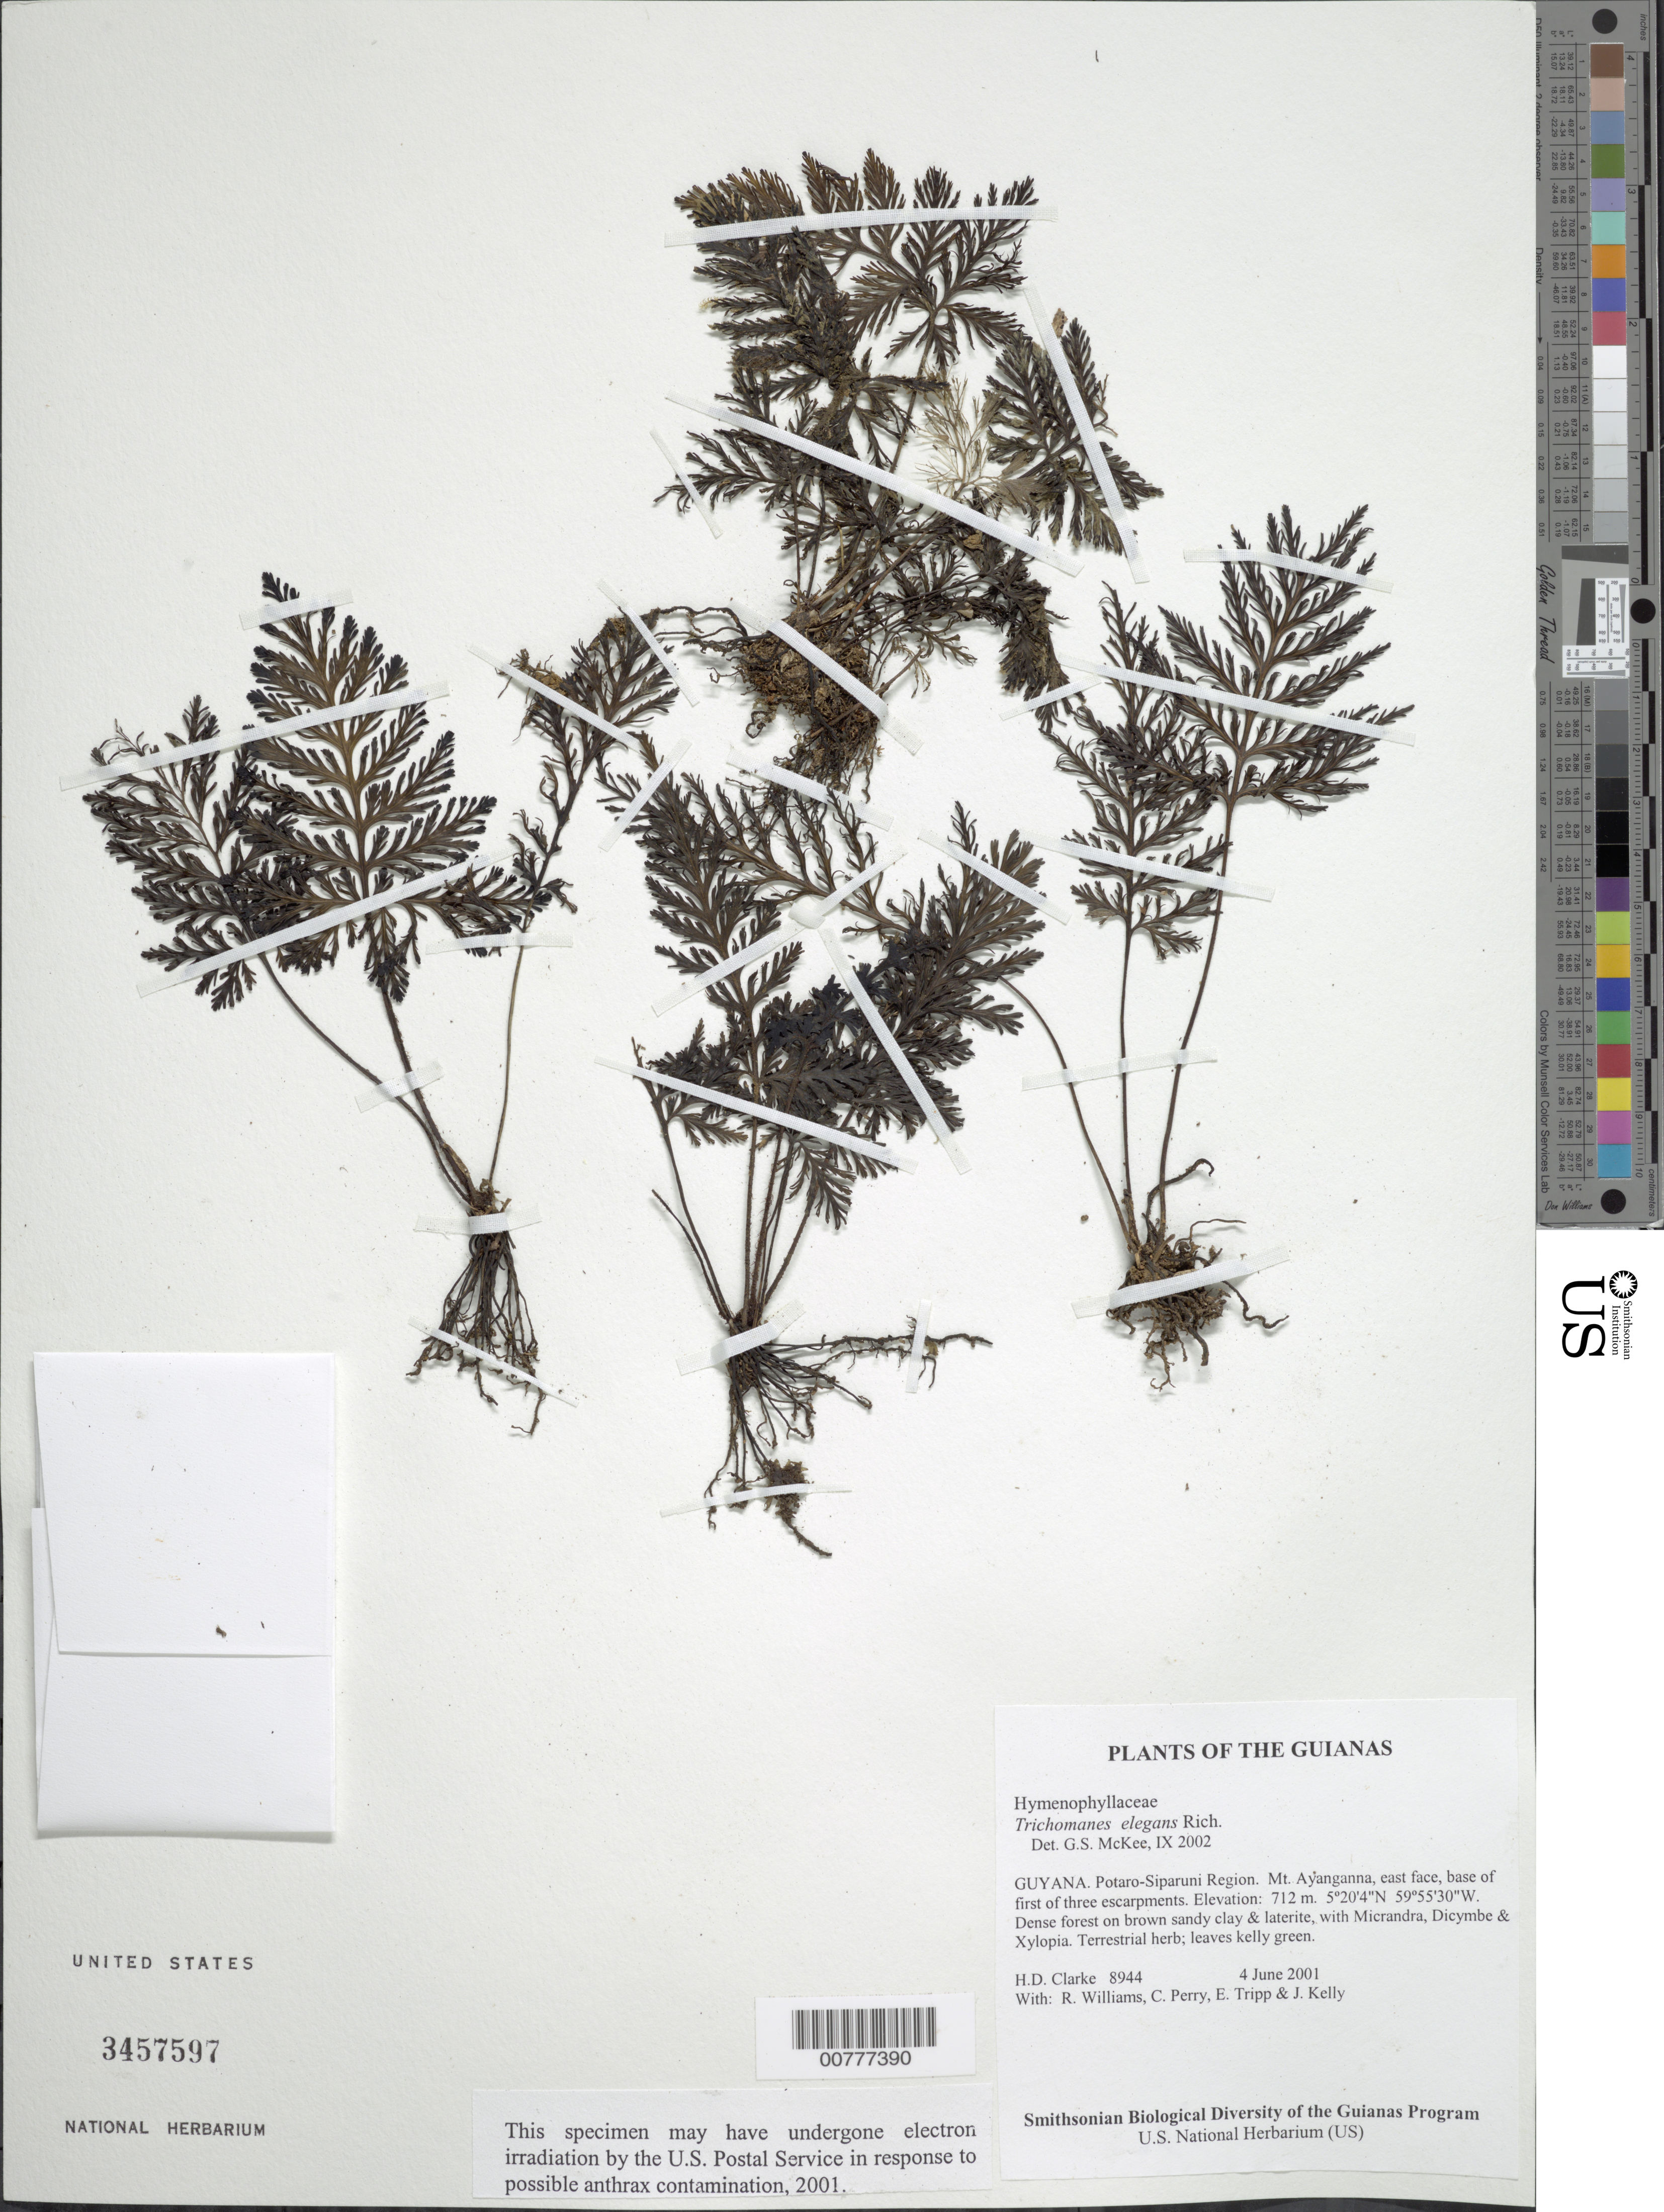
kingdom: Plantae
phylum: Tracheophyta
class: Polypodiopsida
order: Hymenophyllales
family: Hymenophyllaceae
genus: Trichomanes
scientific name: Trichomanes elegans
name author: Rich.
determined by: McKee, G. S., (US), NMNH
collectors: H. D. Clarke, R. Williams, C. Perry, E. Tripp & J. Kelly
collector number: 8944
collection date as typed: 4 June 2001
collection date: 2001-06-04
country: Guyana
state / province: Potaro-Siparuni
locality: Mt. Ayanganna, east face, base of first of three escarpments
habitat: Dense forest on brown sandy clay & laterite, with Micrandra, Dicymbe & Xylopia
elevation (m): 712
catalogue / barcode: US 3457597